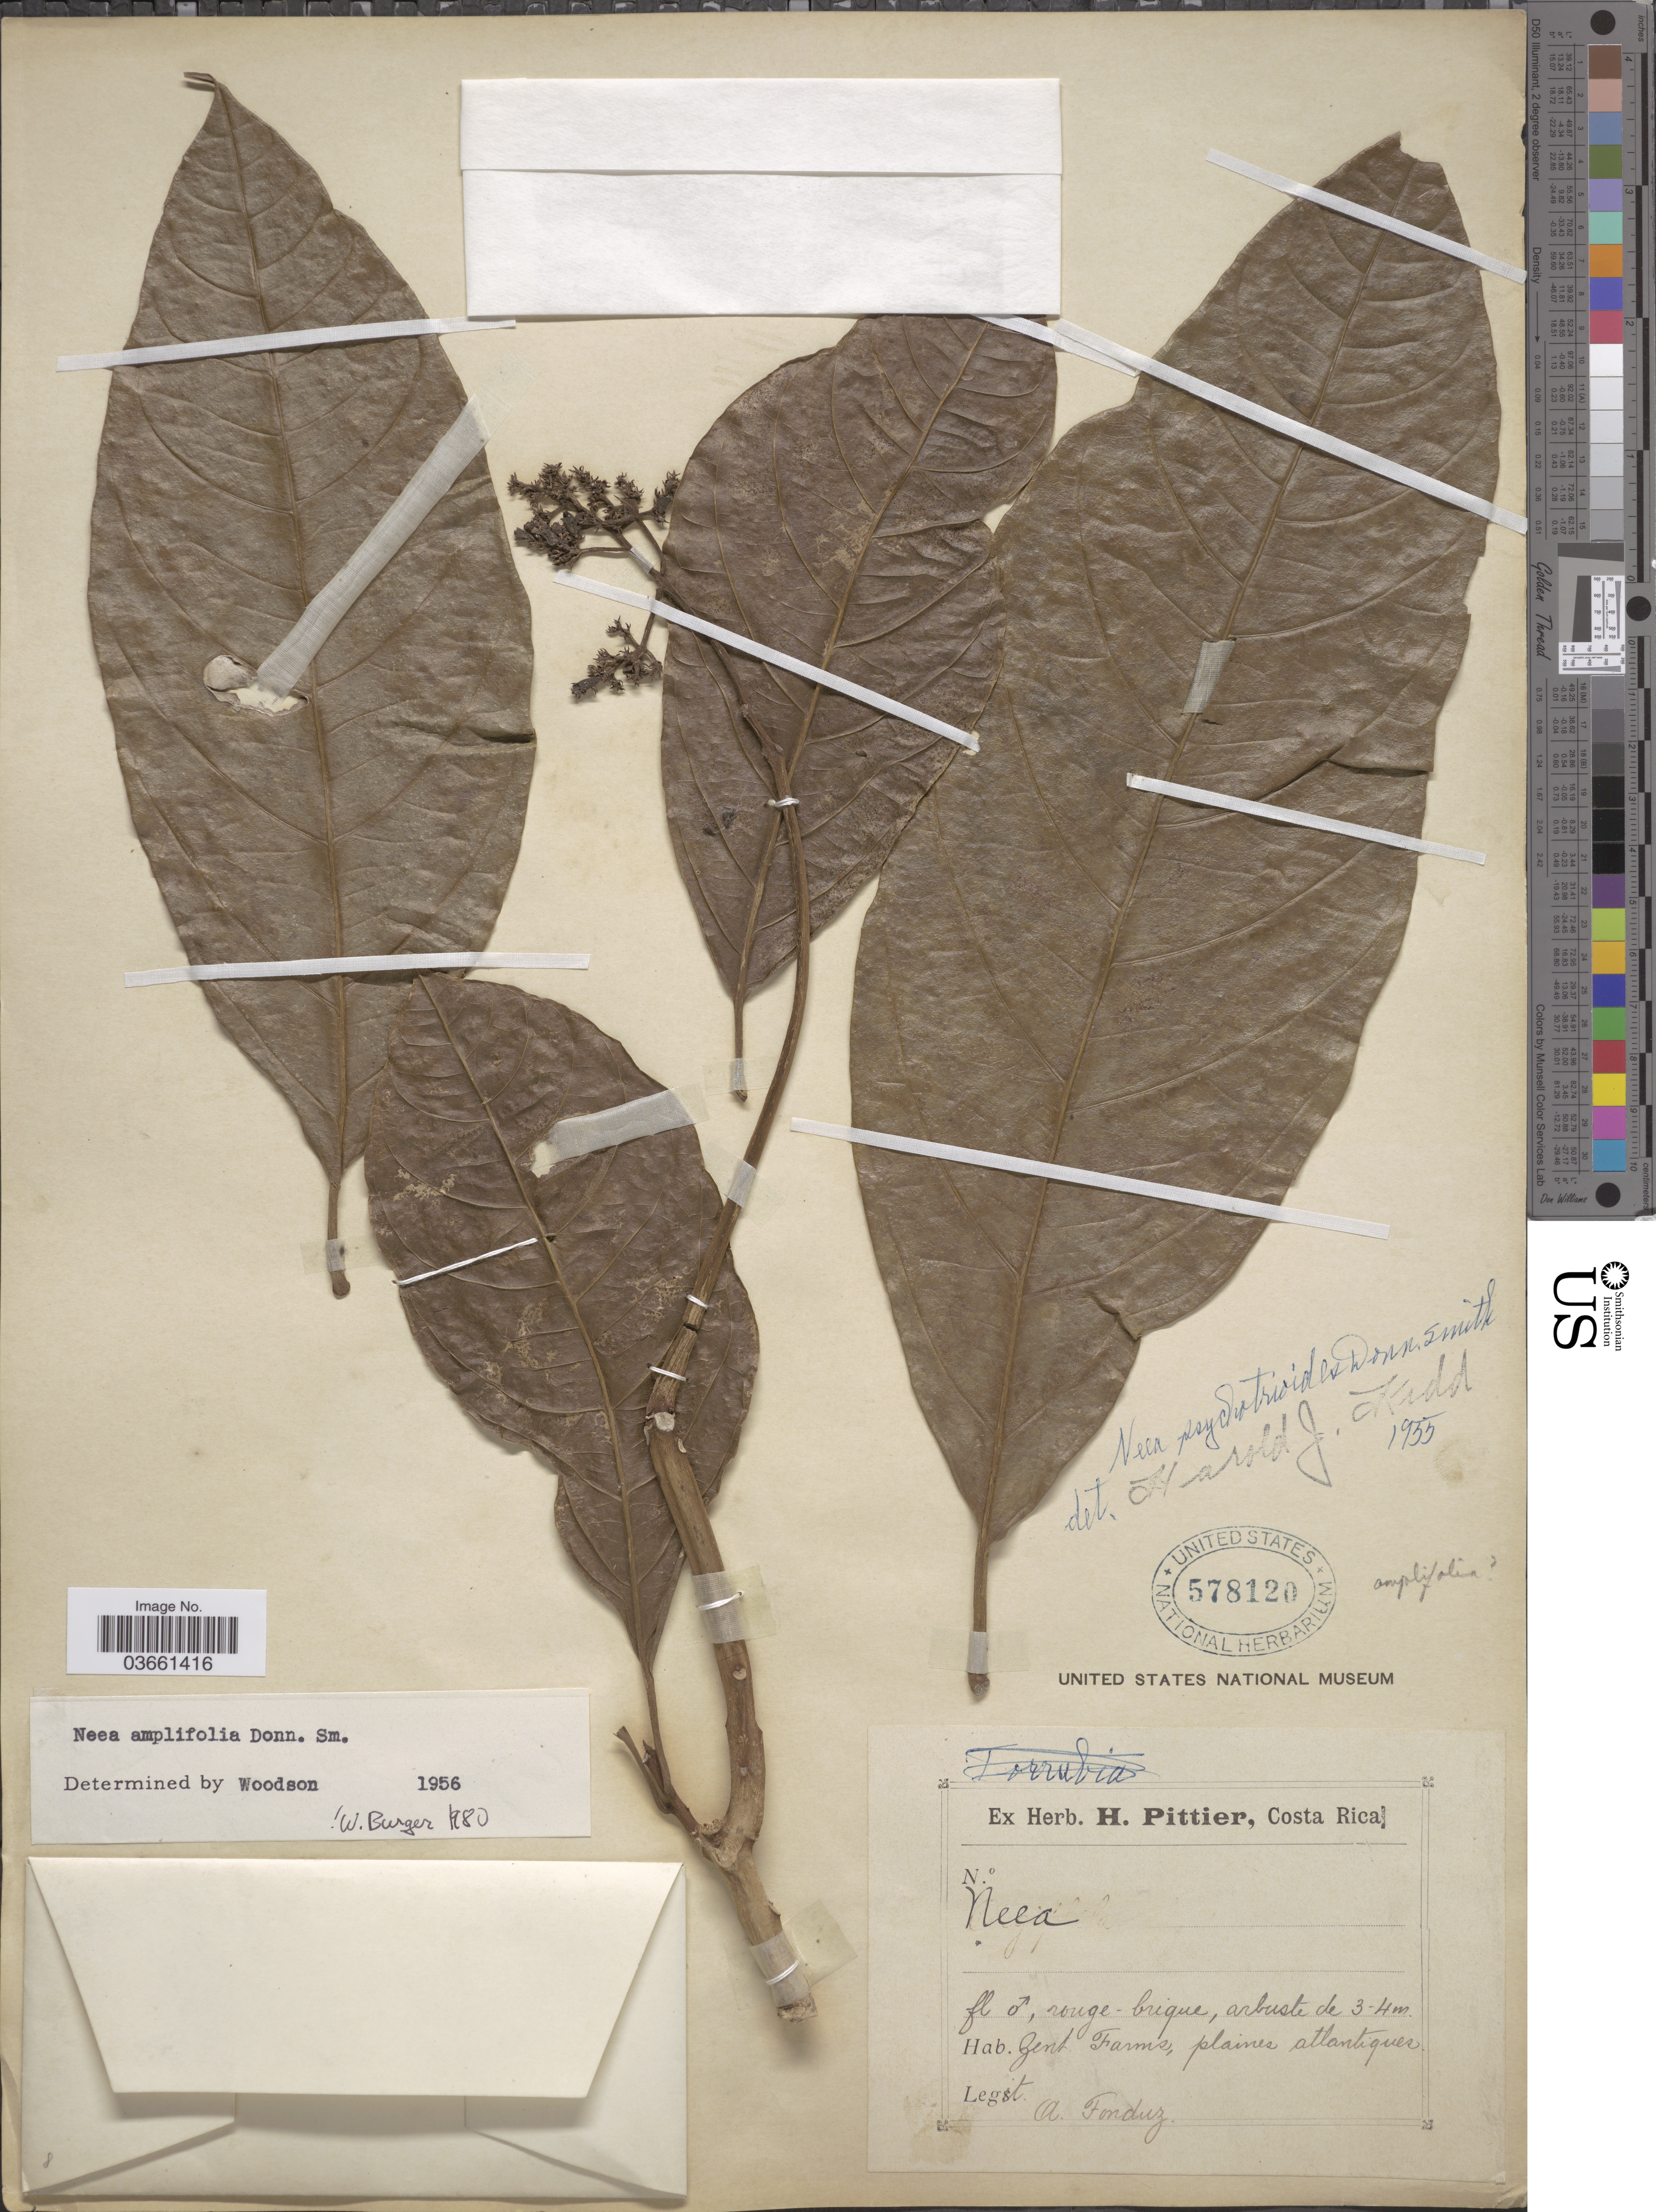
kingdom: Plantae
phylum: Tracheophyta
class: Magnoliopsida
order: Caryophyllales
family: Nyctaginaceae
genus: Neea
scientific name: Neea amplifolia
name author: Donn. Sm.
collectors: A. Tonduz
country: Costa Rica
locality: Zent. Farms, plaines atlantiques.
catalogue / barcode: US 578120